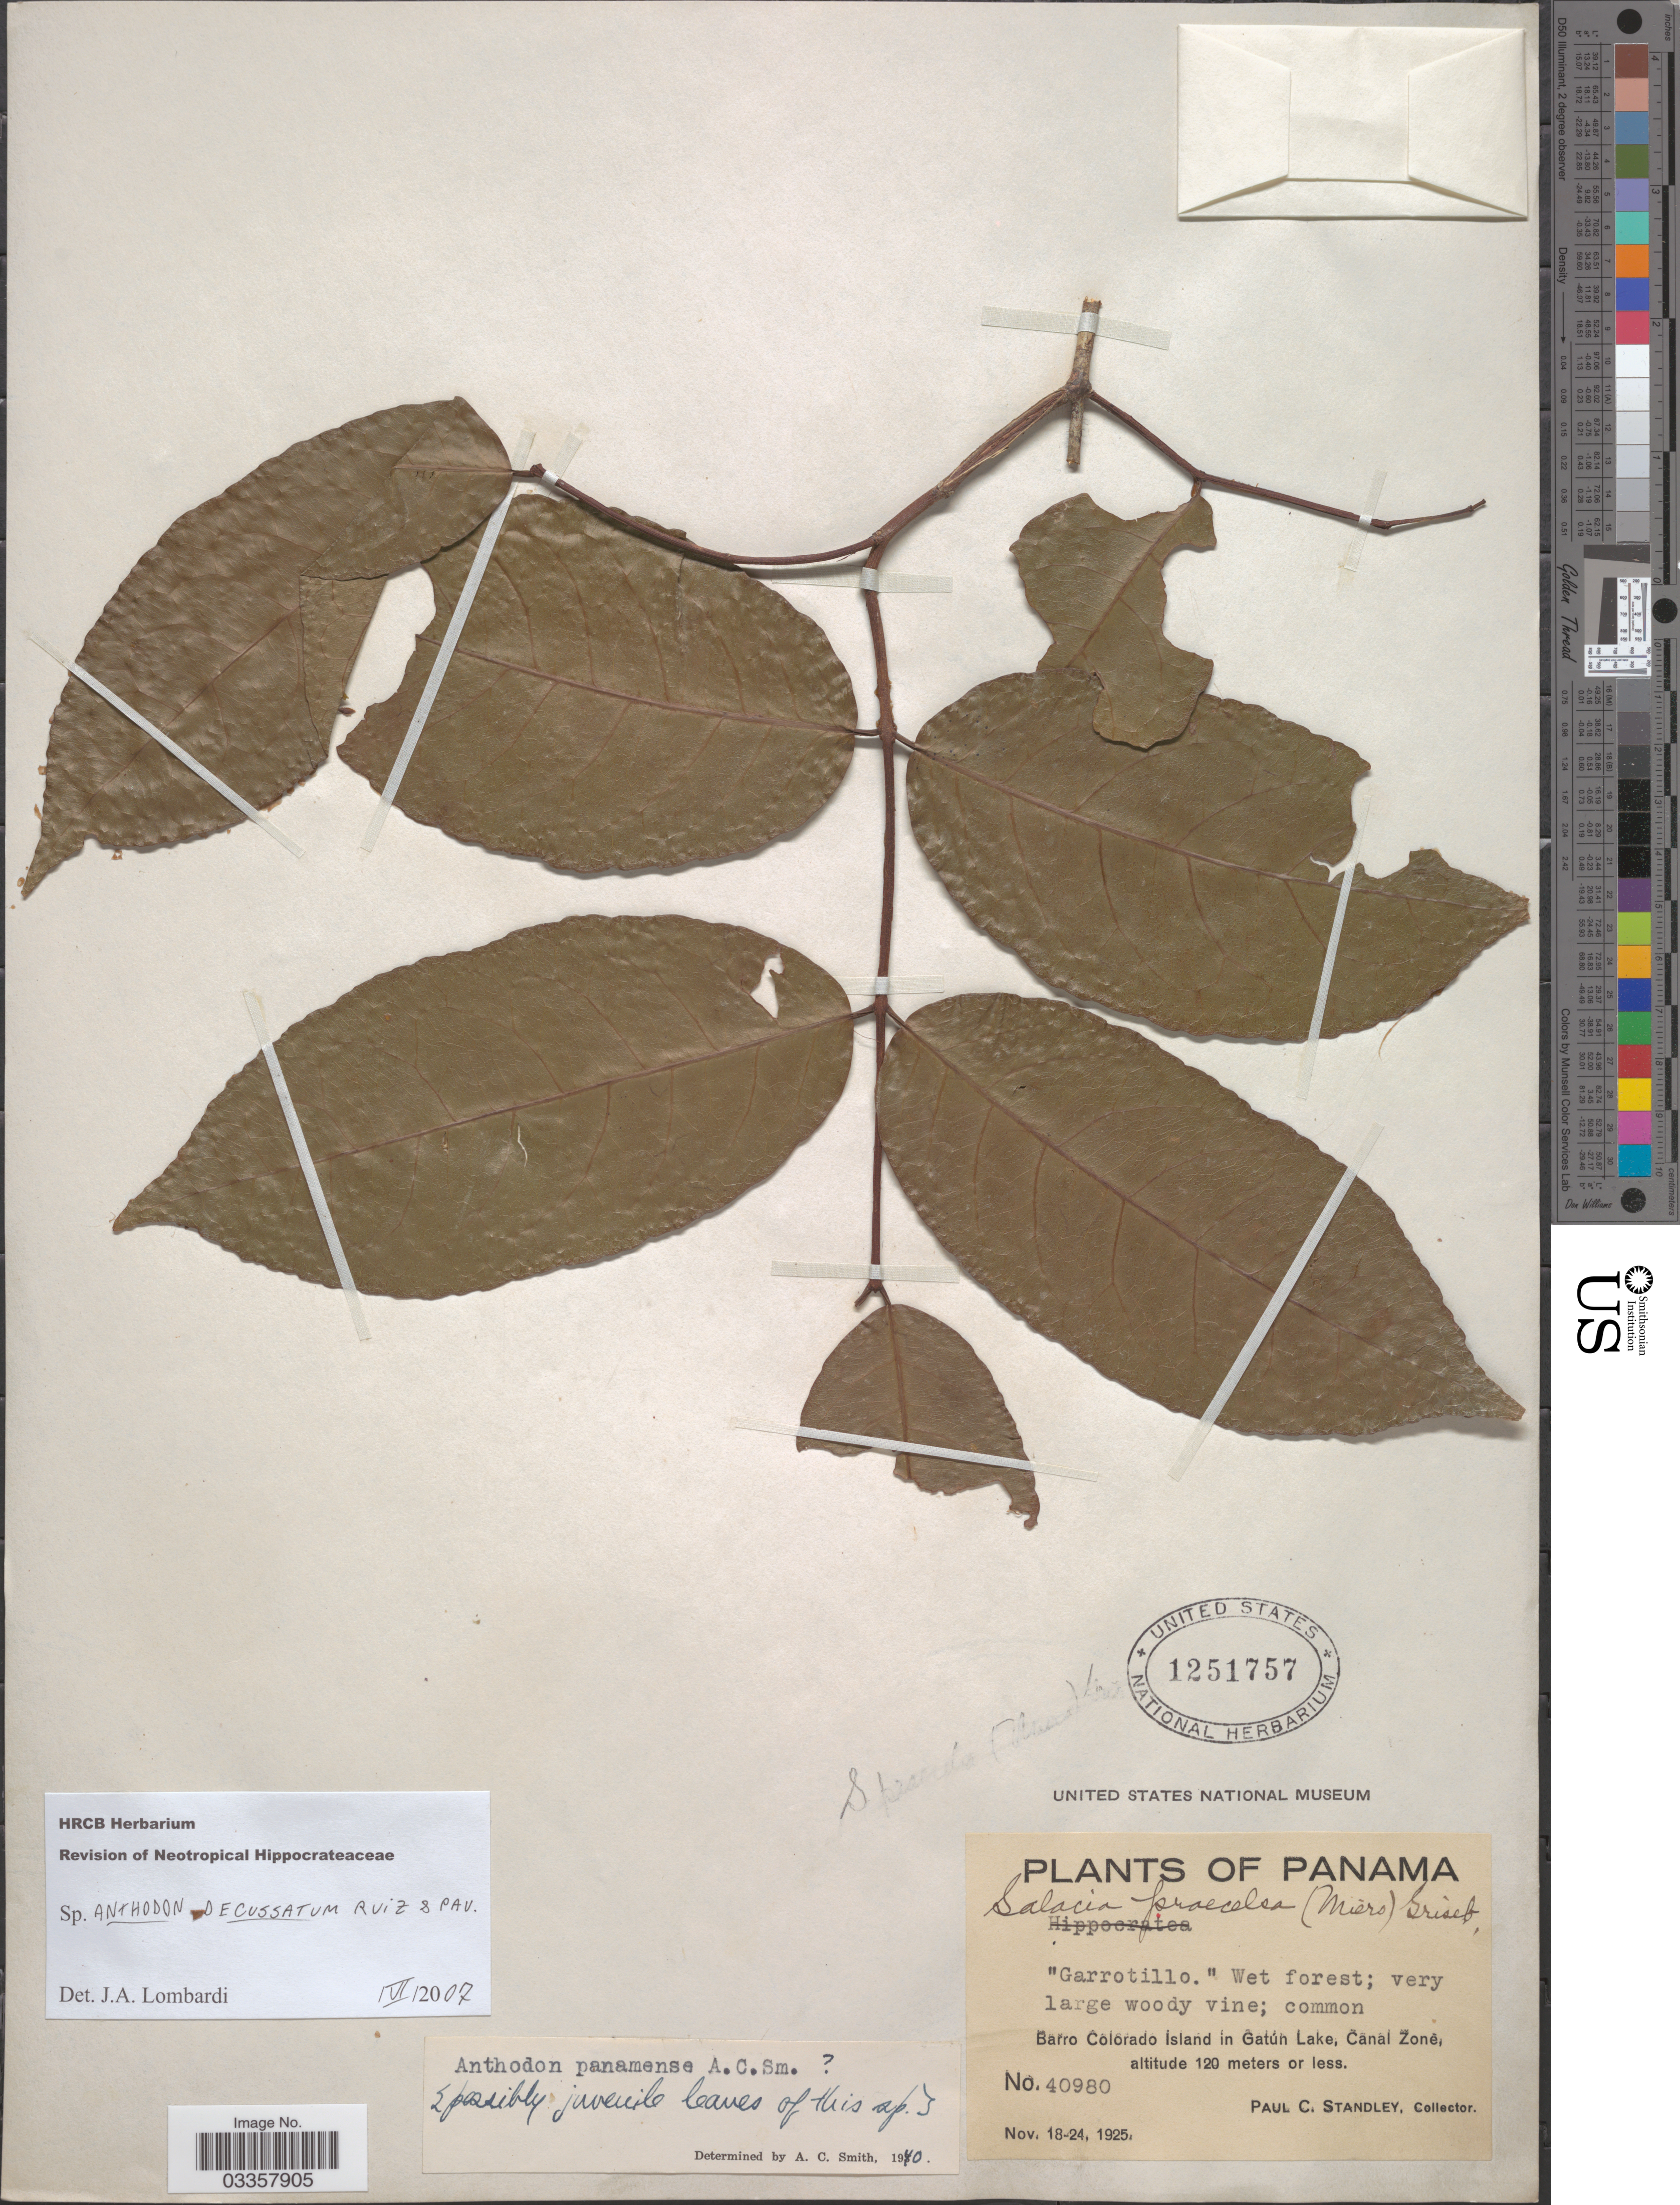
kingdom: Plantae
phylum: Tracheophyta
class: Magnoliopsida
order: Celastrales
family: Celastraceae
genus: Anthodon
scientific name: Anthodon decussatum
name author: Ruiz & Pav.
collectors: P. C. Standley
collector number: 40980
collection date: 1925-11-18/1925-11-24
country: Panama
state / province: Panamá Oeste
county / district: Canal Zone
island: Barro Colorado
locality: Barro Colorado Island in Gatún Lake, Canal Zone.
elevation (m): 120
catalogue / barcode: US 1251757